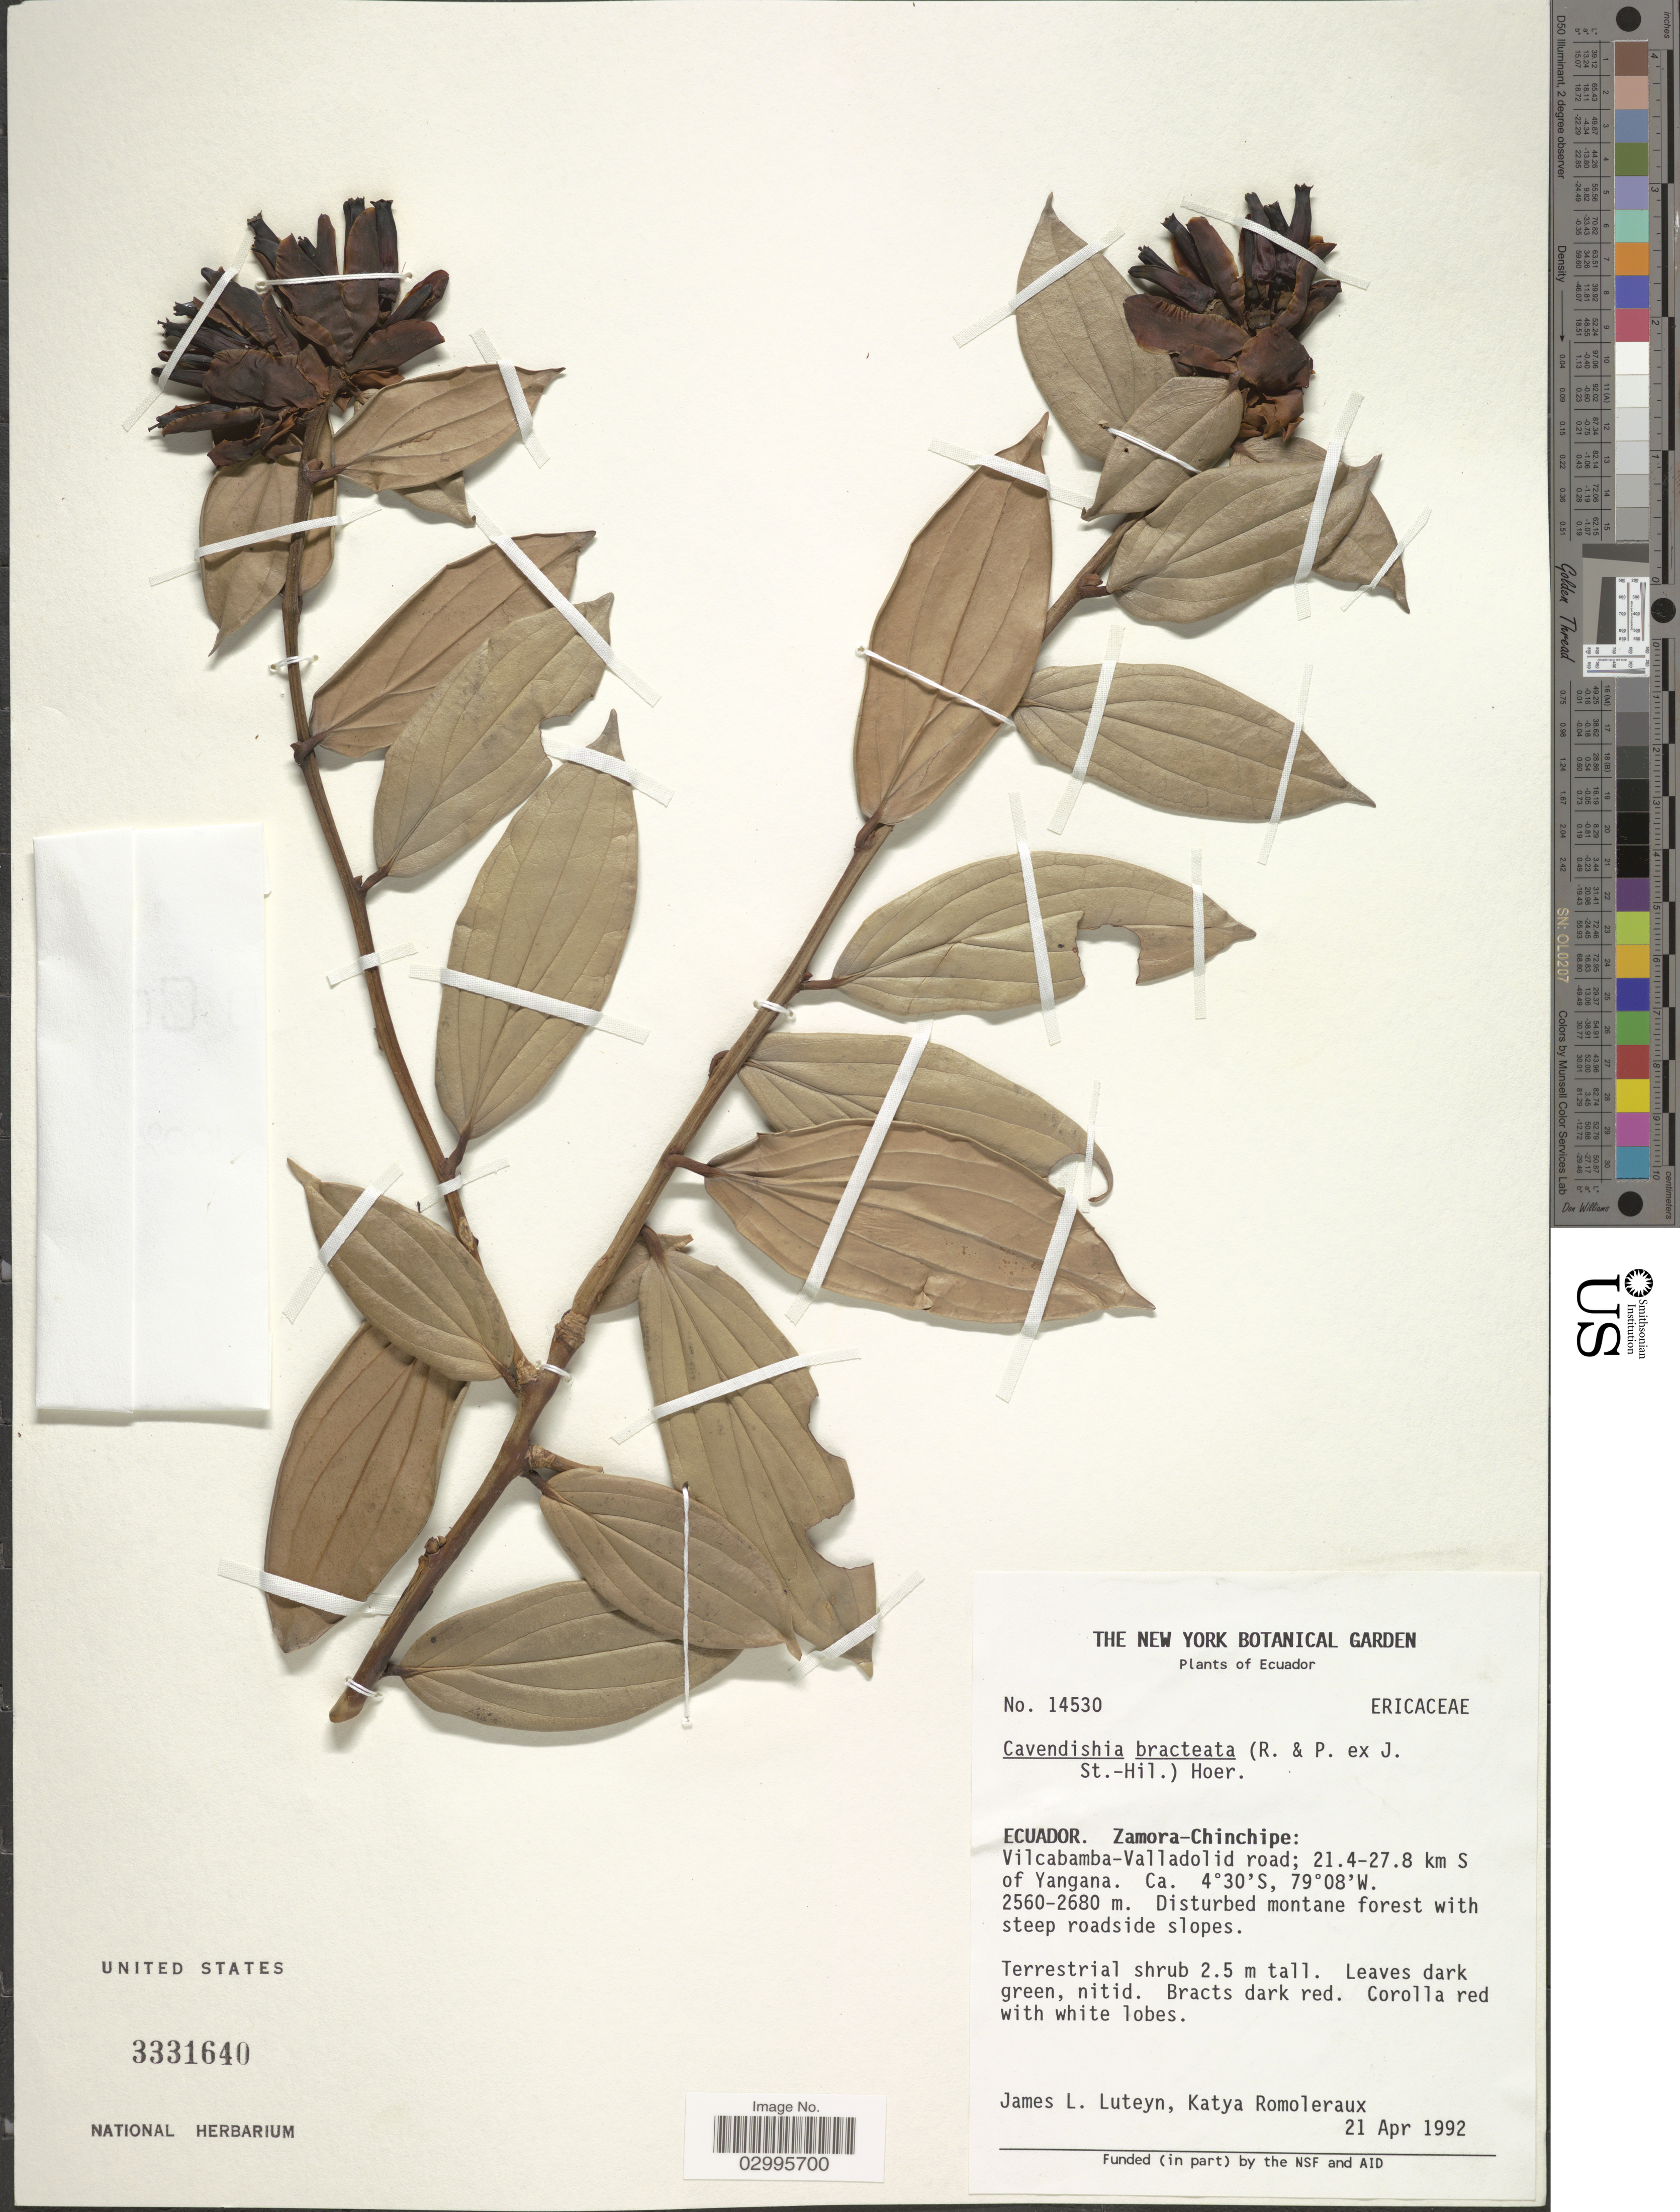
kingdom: Plantae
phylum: Tracheophyta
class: Magnoliopsida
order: Ericales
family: Ericaceae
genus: Cavendishia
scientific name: Cavendishia bracteata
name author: (Ruiz & Pav. ex J. St.-Hil.) Hoerold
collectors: J. Luteyn & K. Romoleroux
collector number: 14530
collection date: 1992-04-21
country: Ecuador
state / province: Zamora-Chinchipe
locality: Vilcabamba-Valladolid road; 21.4-27.8 km S of Yangana.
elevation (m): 2560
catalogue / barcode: US 3331640